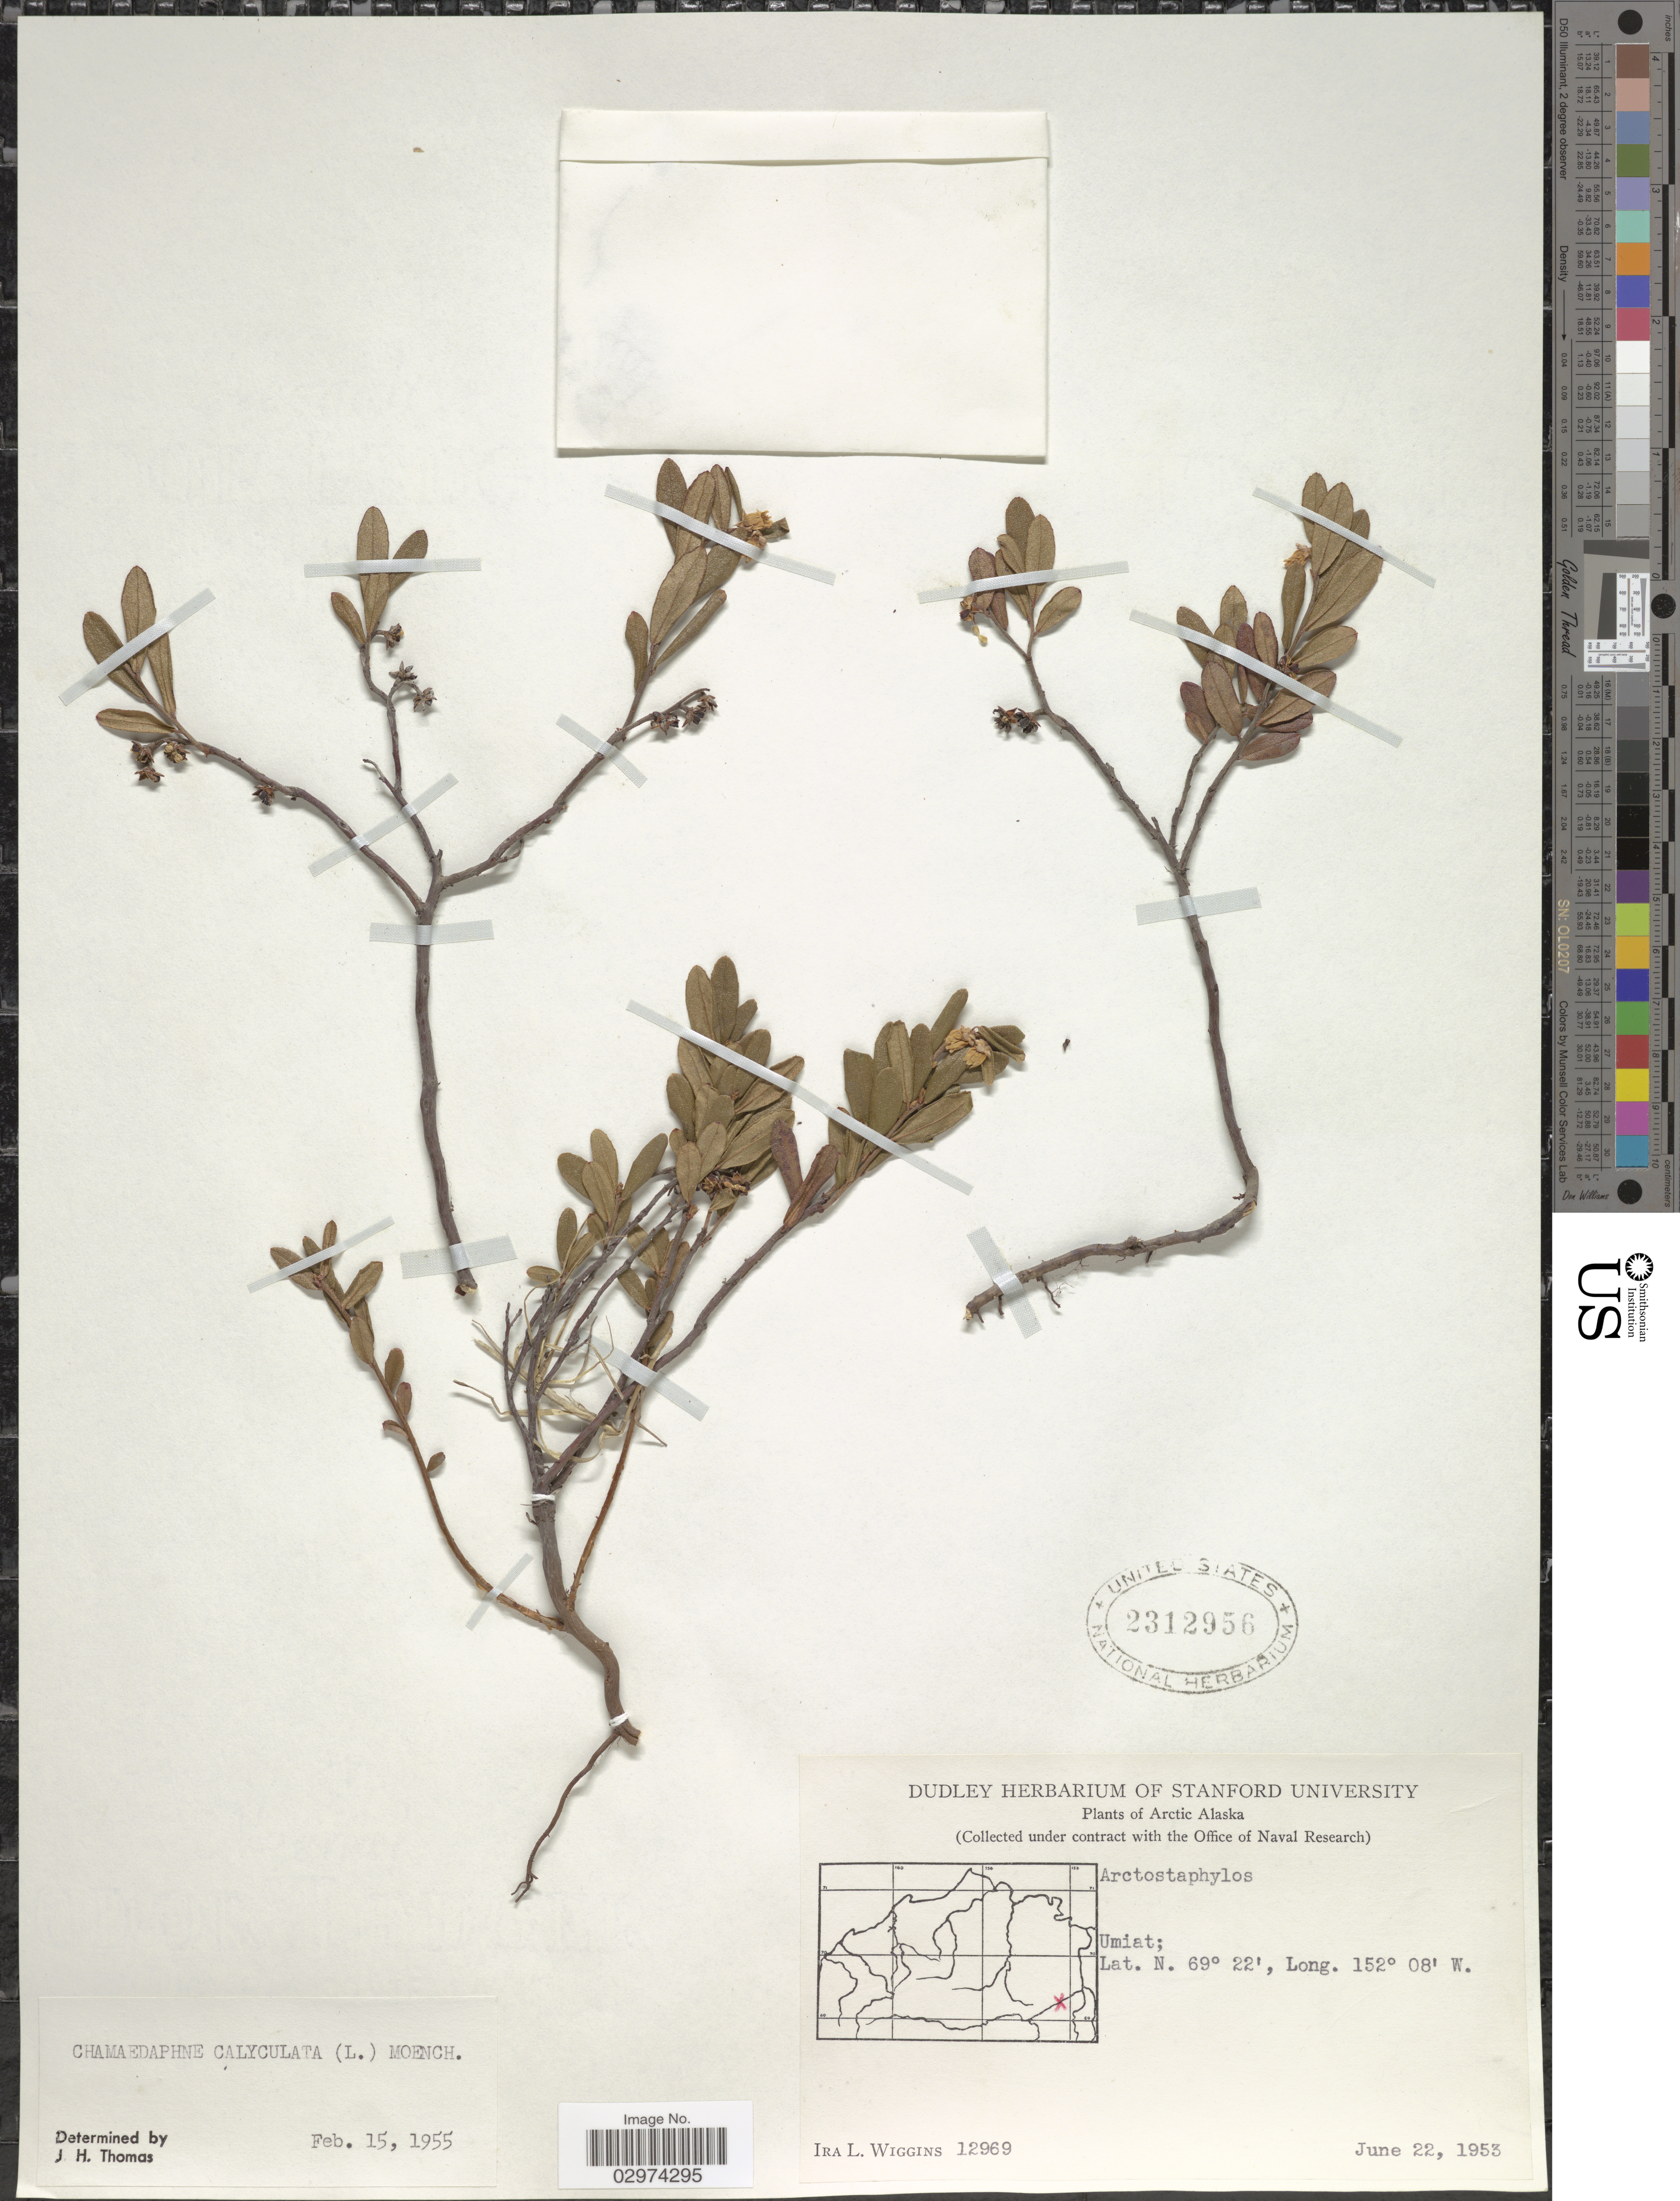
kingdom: Plantae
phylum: Tracheophyta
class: Magnoliopsida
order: Ericales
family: Ericaceae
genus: Chamaedaphne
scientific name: Chamaedaphne calyculata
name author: (L.) Moench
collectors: I. L. Wiggins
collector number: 12969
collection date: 1953-06-22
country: United States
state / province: Alaska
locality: Arctic Alaska. Umiat.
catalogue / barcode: US 2312956